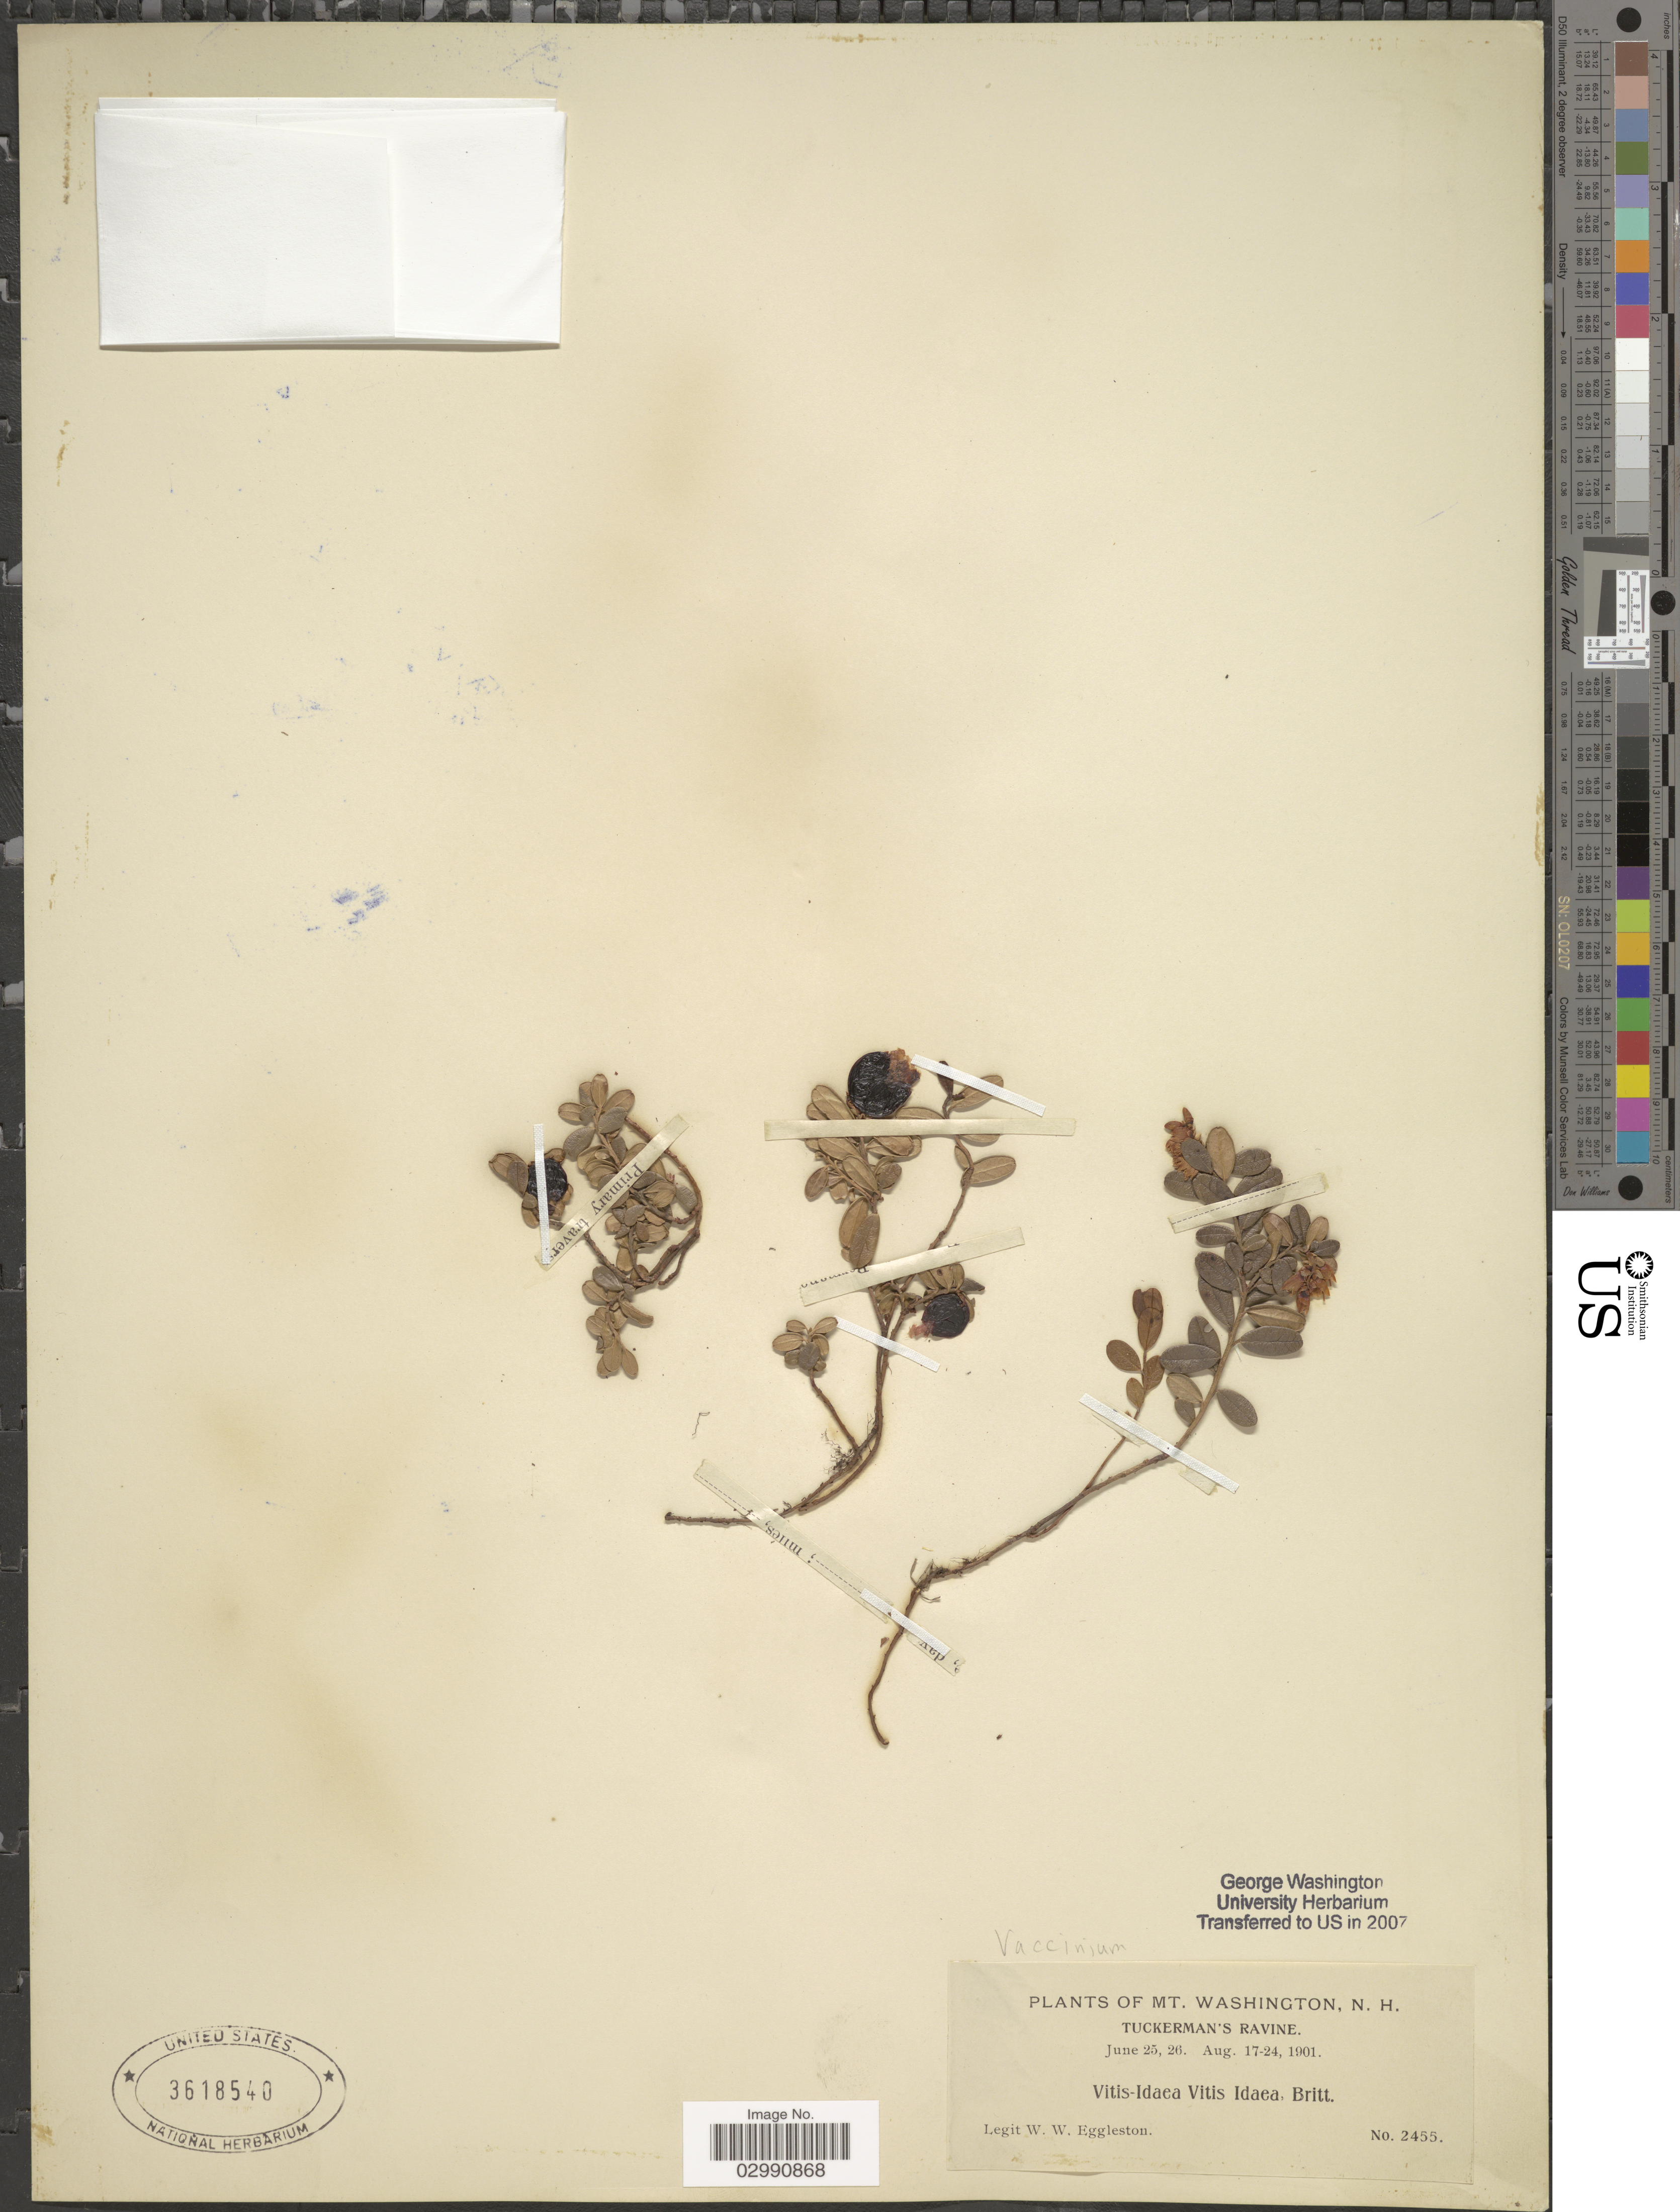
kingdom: Plantae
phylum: Tracheophyta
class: Magnoliopsida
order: Ericales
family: Ericaceae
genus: Vaccinium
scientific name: Vaccinium sp.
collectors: W. W. Eggleston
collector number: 2455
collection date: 1901-06-25/1901-08-24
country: United States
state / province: New Hampshire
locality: Mt. Washington. Tuckerman's Ravine.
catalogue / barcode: US 3618540